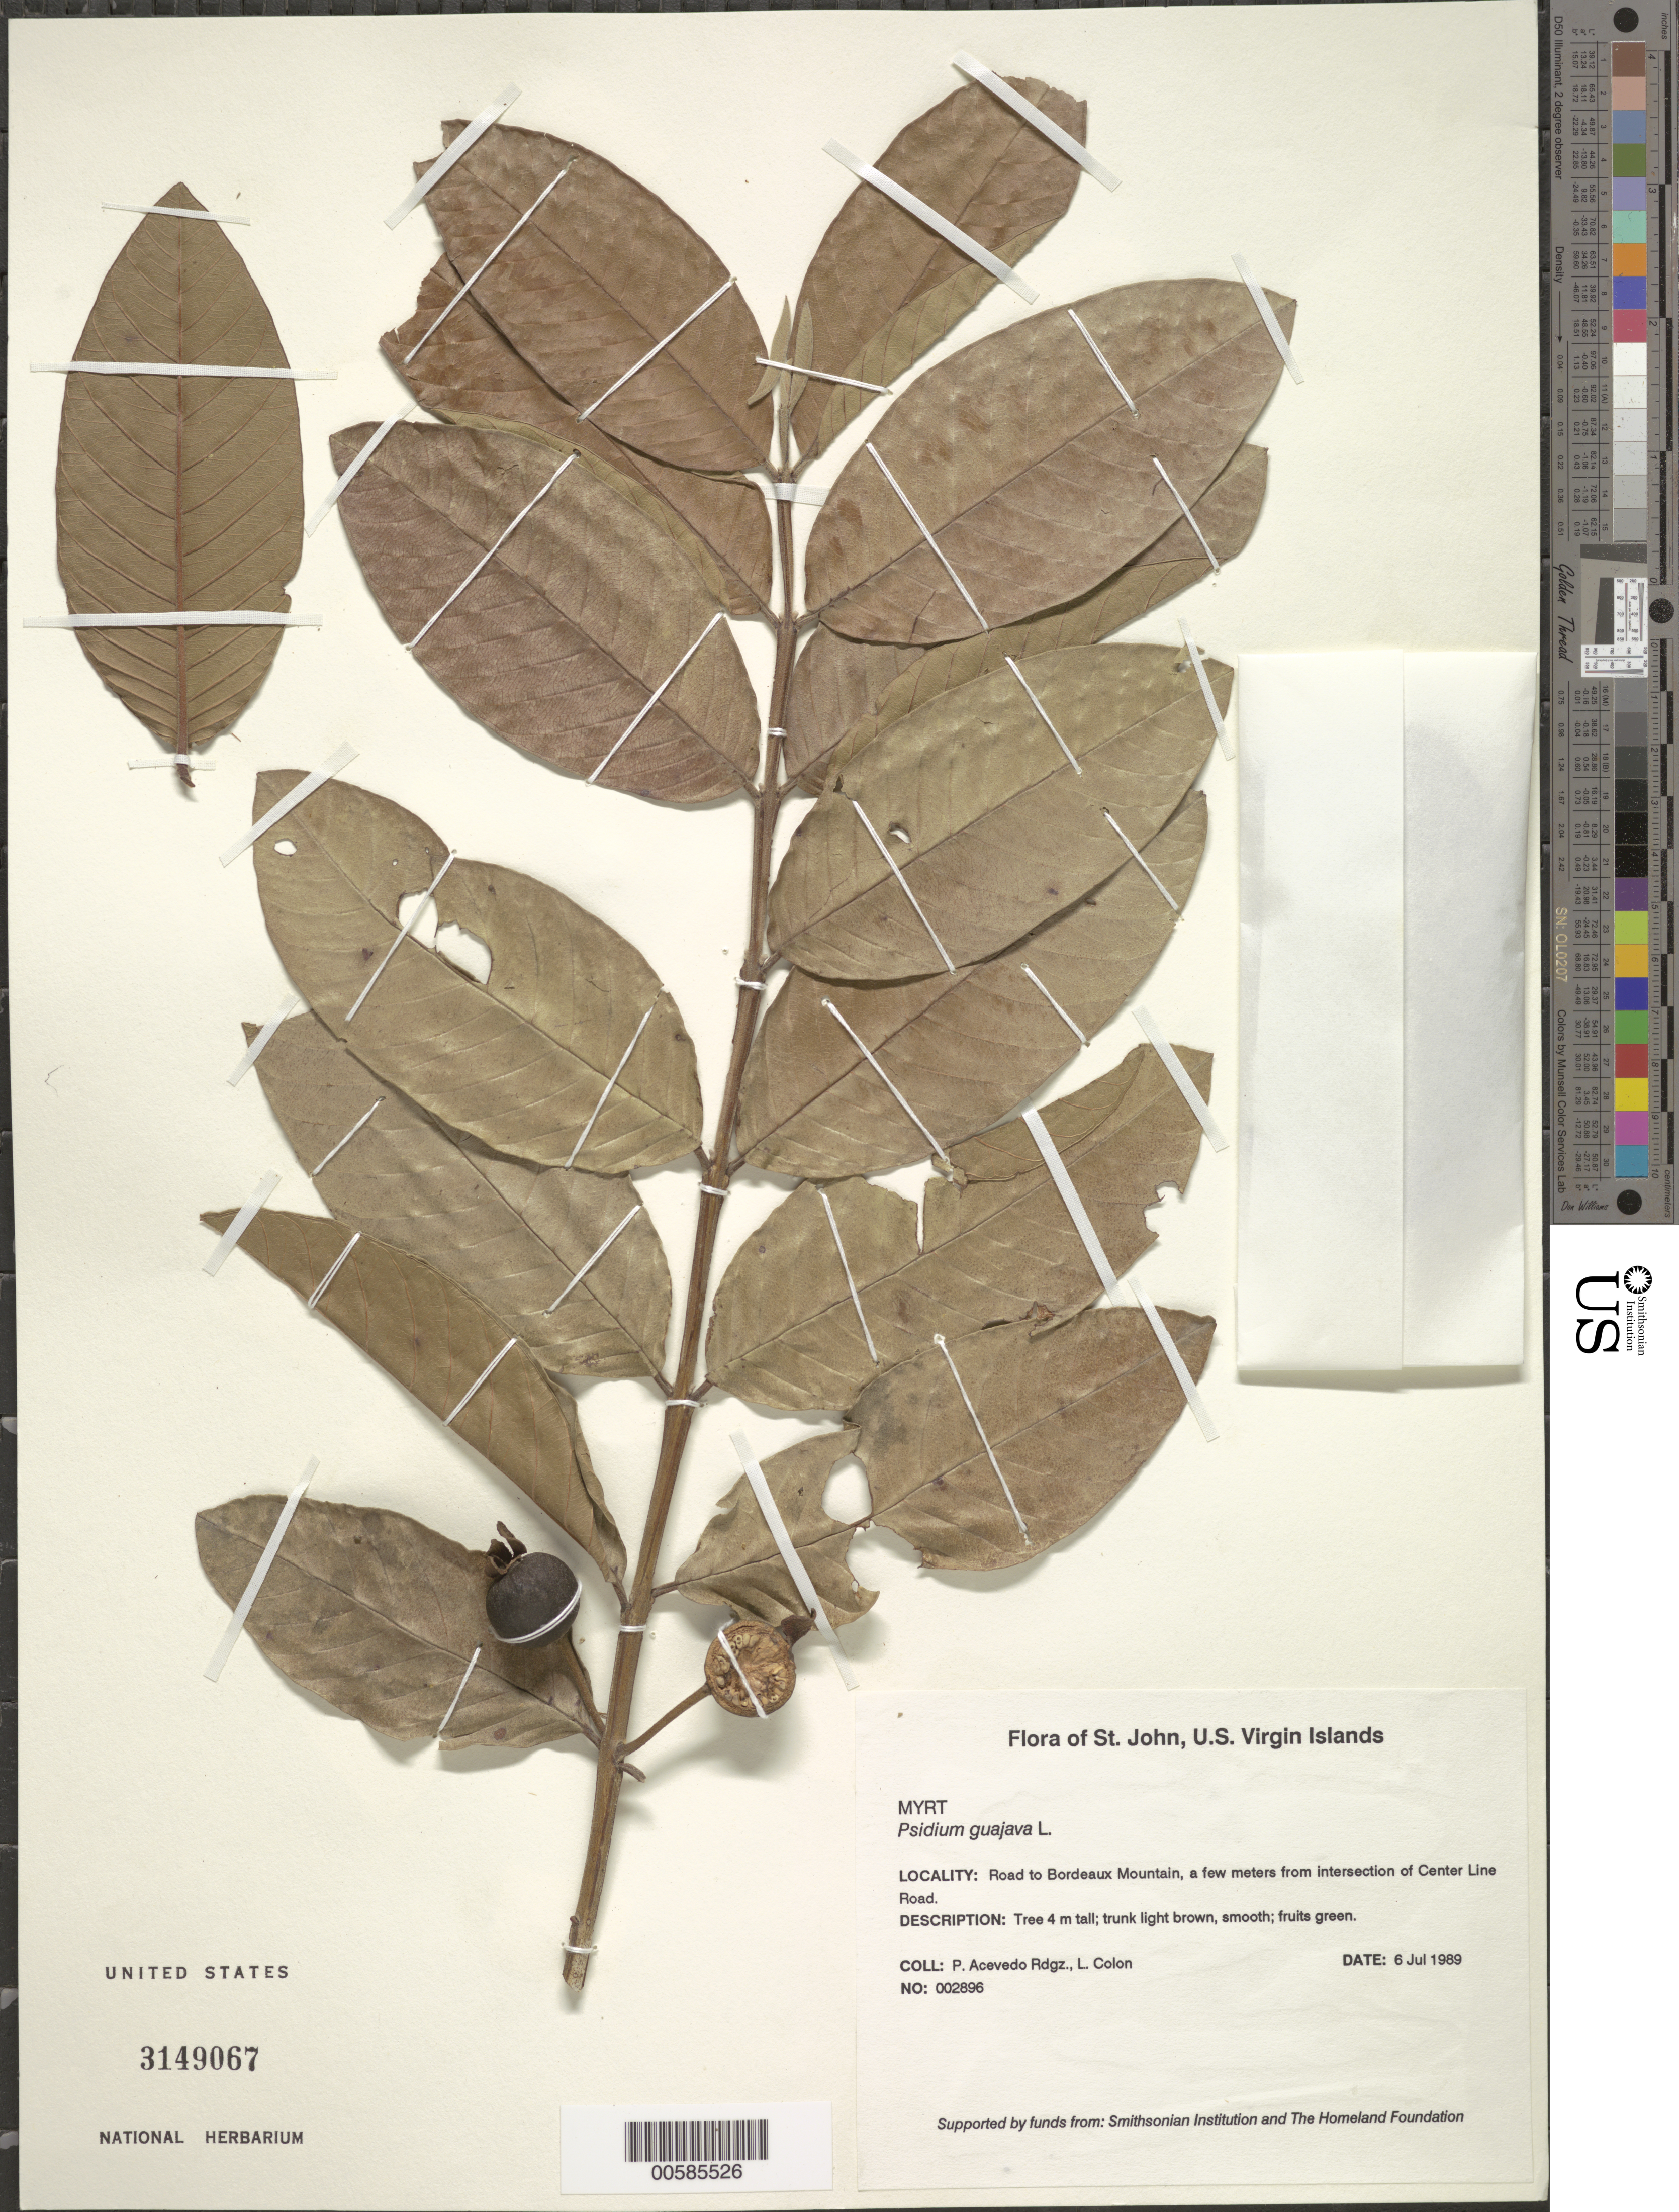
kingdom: Plantae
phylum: Tracheophyta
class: Magnoliopsida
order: Myrtales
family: Myrtaceae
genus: Psidium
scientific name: Psidium guajava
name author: L.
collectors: P. Acevedo-Rodr. & L. Colon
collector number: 2896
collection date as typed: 06 Jul 1989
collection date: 1989-07-06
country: U.S. Virgin Islands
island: St. John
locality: Road to Bordeaux Mountain, a few meters from intersection of Center Line Road.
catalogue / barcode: US 3149067